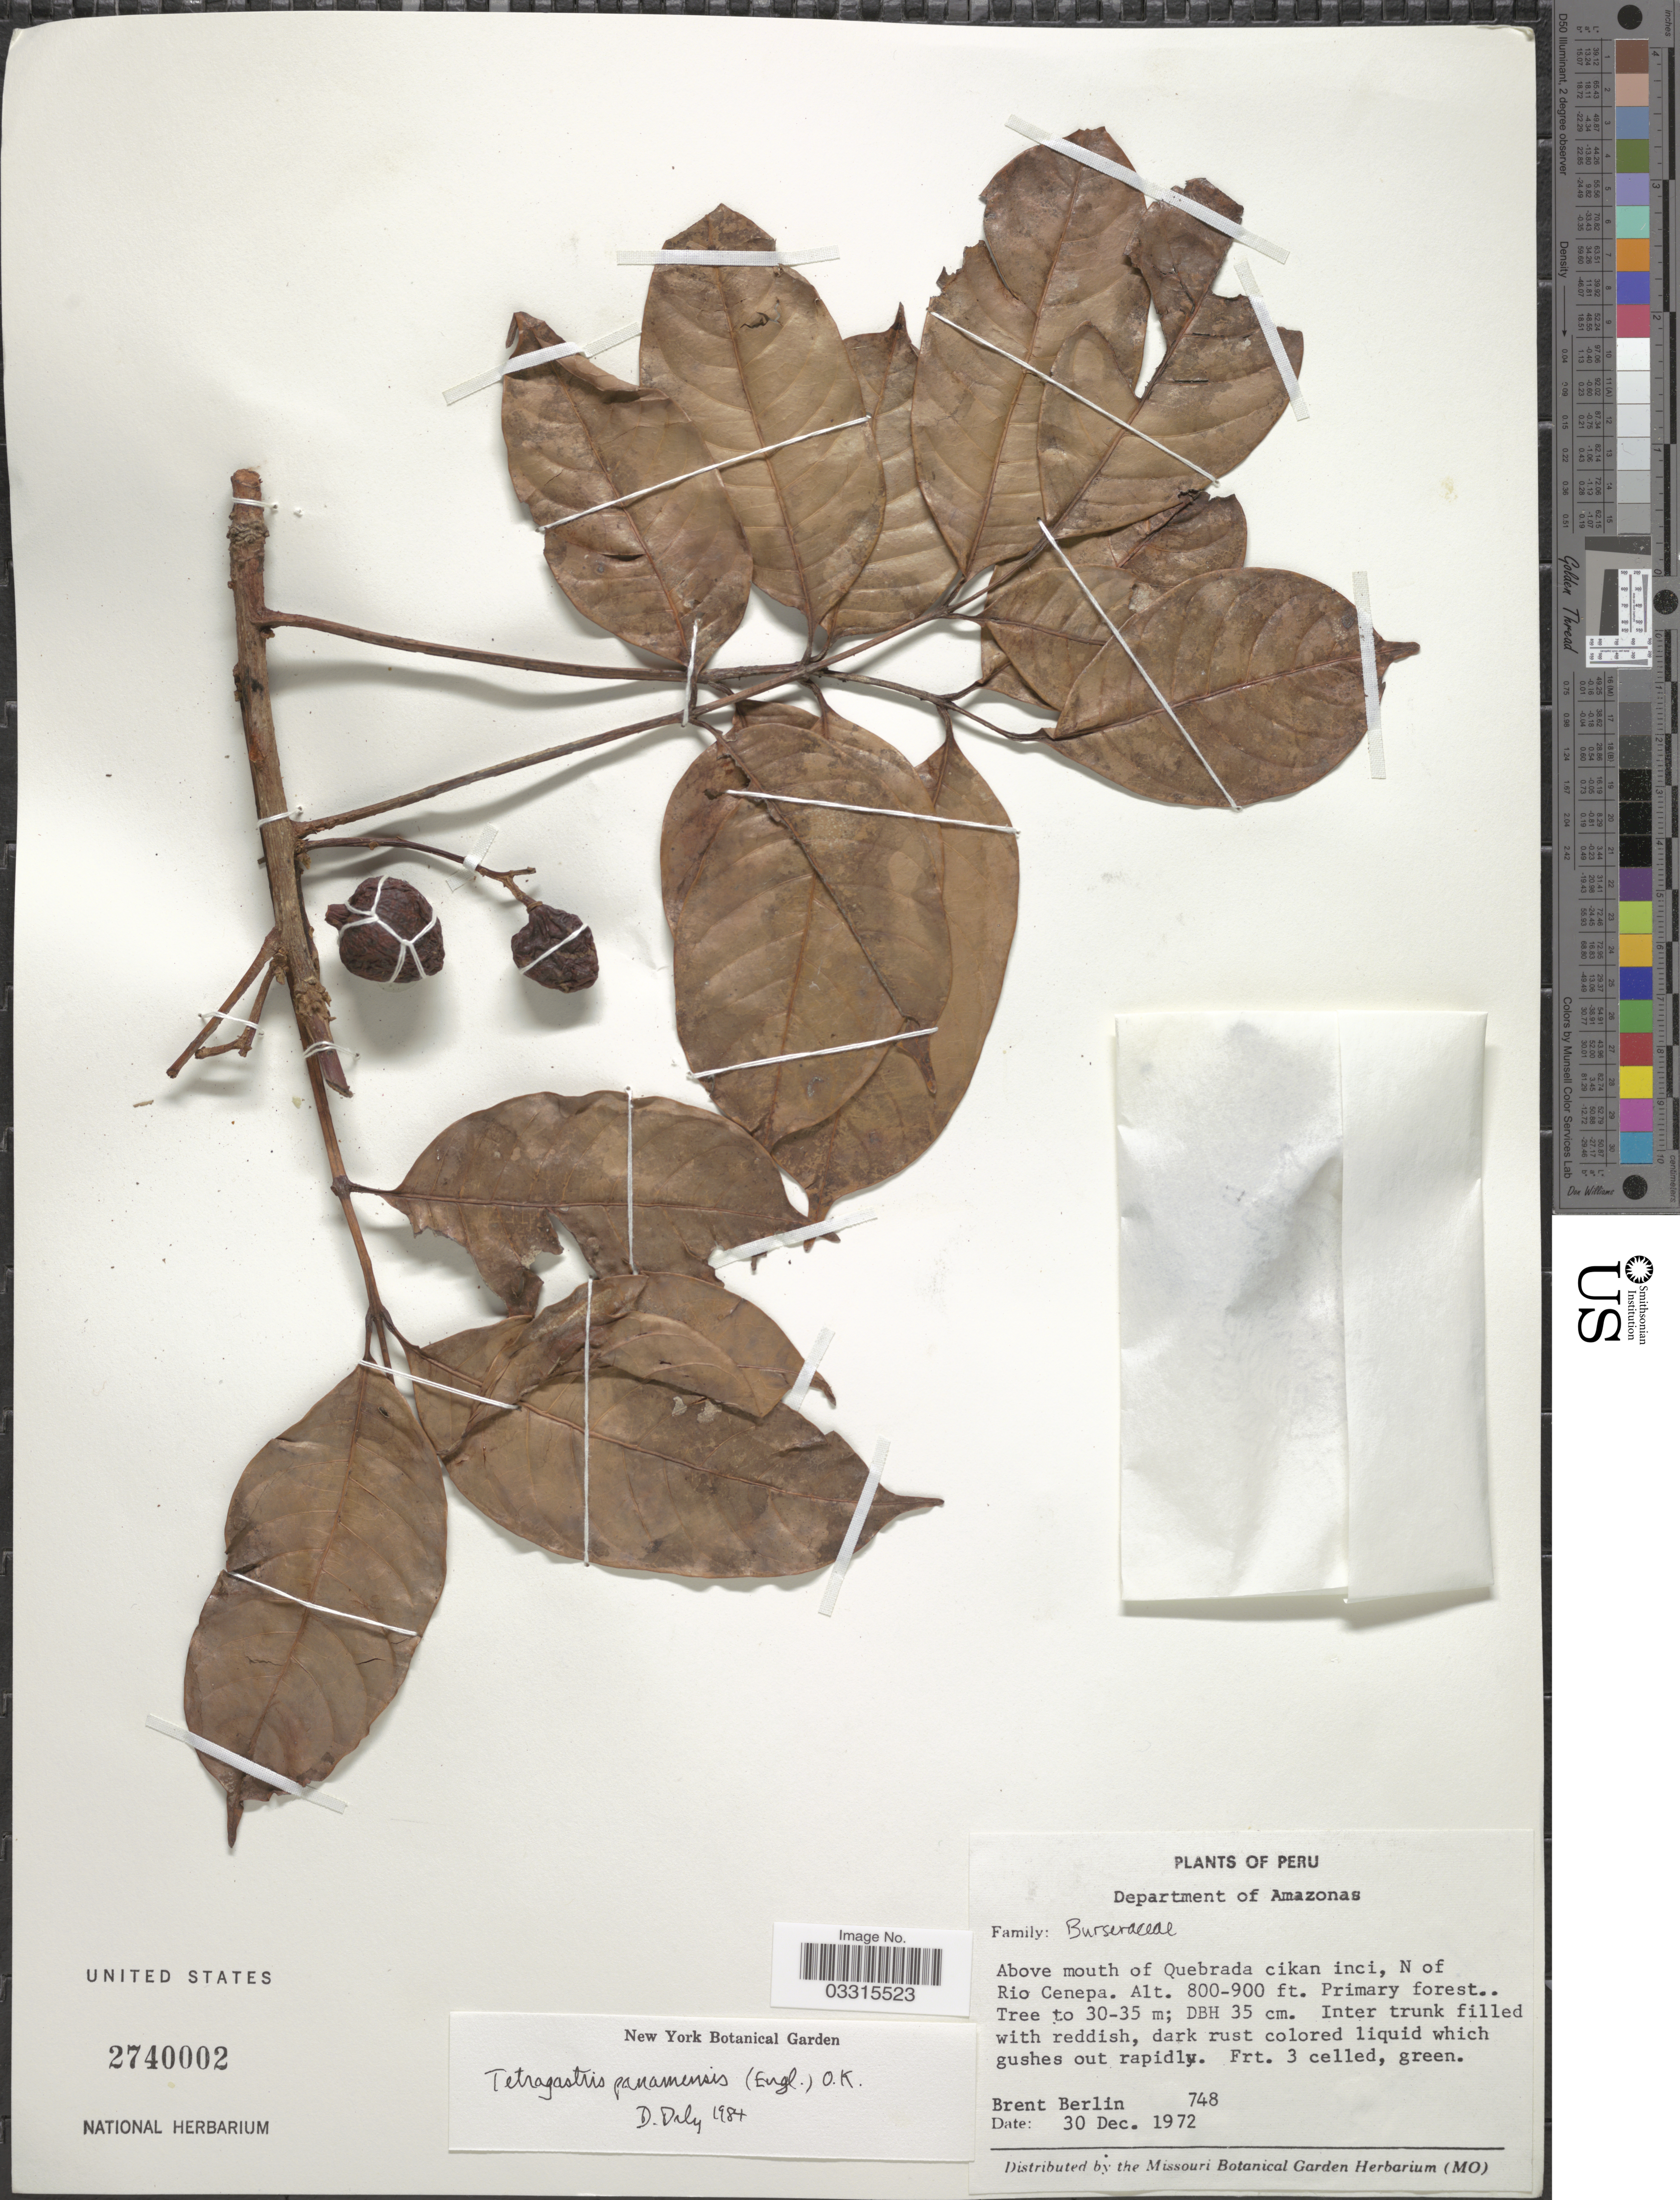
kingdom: Plantae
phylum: Tracheophyta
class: Magnoliopsida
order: Sapindales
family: Burseraceae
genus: Protium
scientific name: Protium stevensonii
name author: (Standl.) Daly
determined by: Daly, Douglas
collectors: B. Berlin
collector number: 748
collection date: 1972-12-30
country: Peru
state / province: Amazonas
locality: Department of Amazonas. Above mouth of Quebrada cikan inci, N of Rio Cenepa.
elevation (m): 244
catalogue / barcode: US 2740002